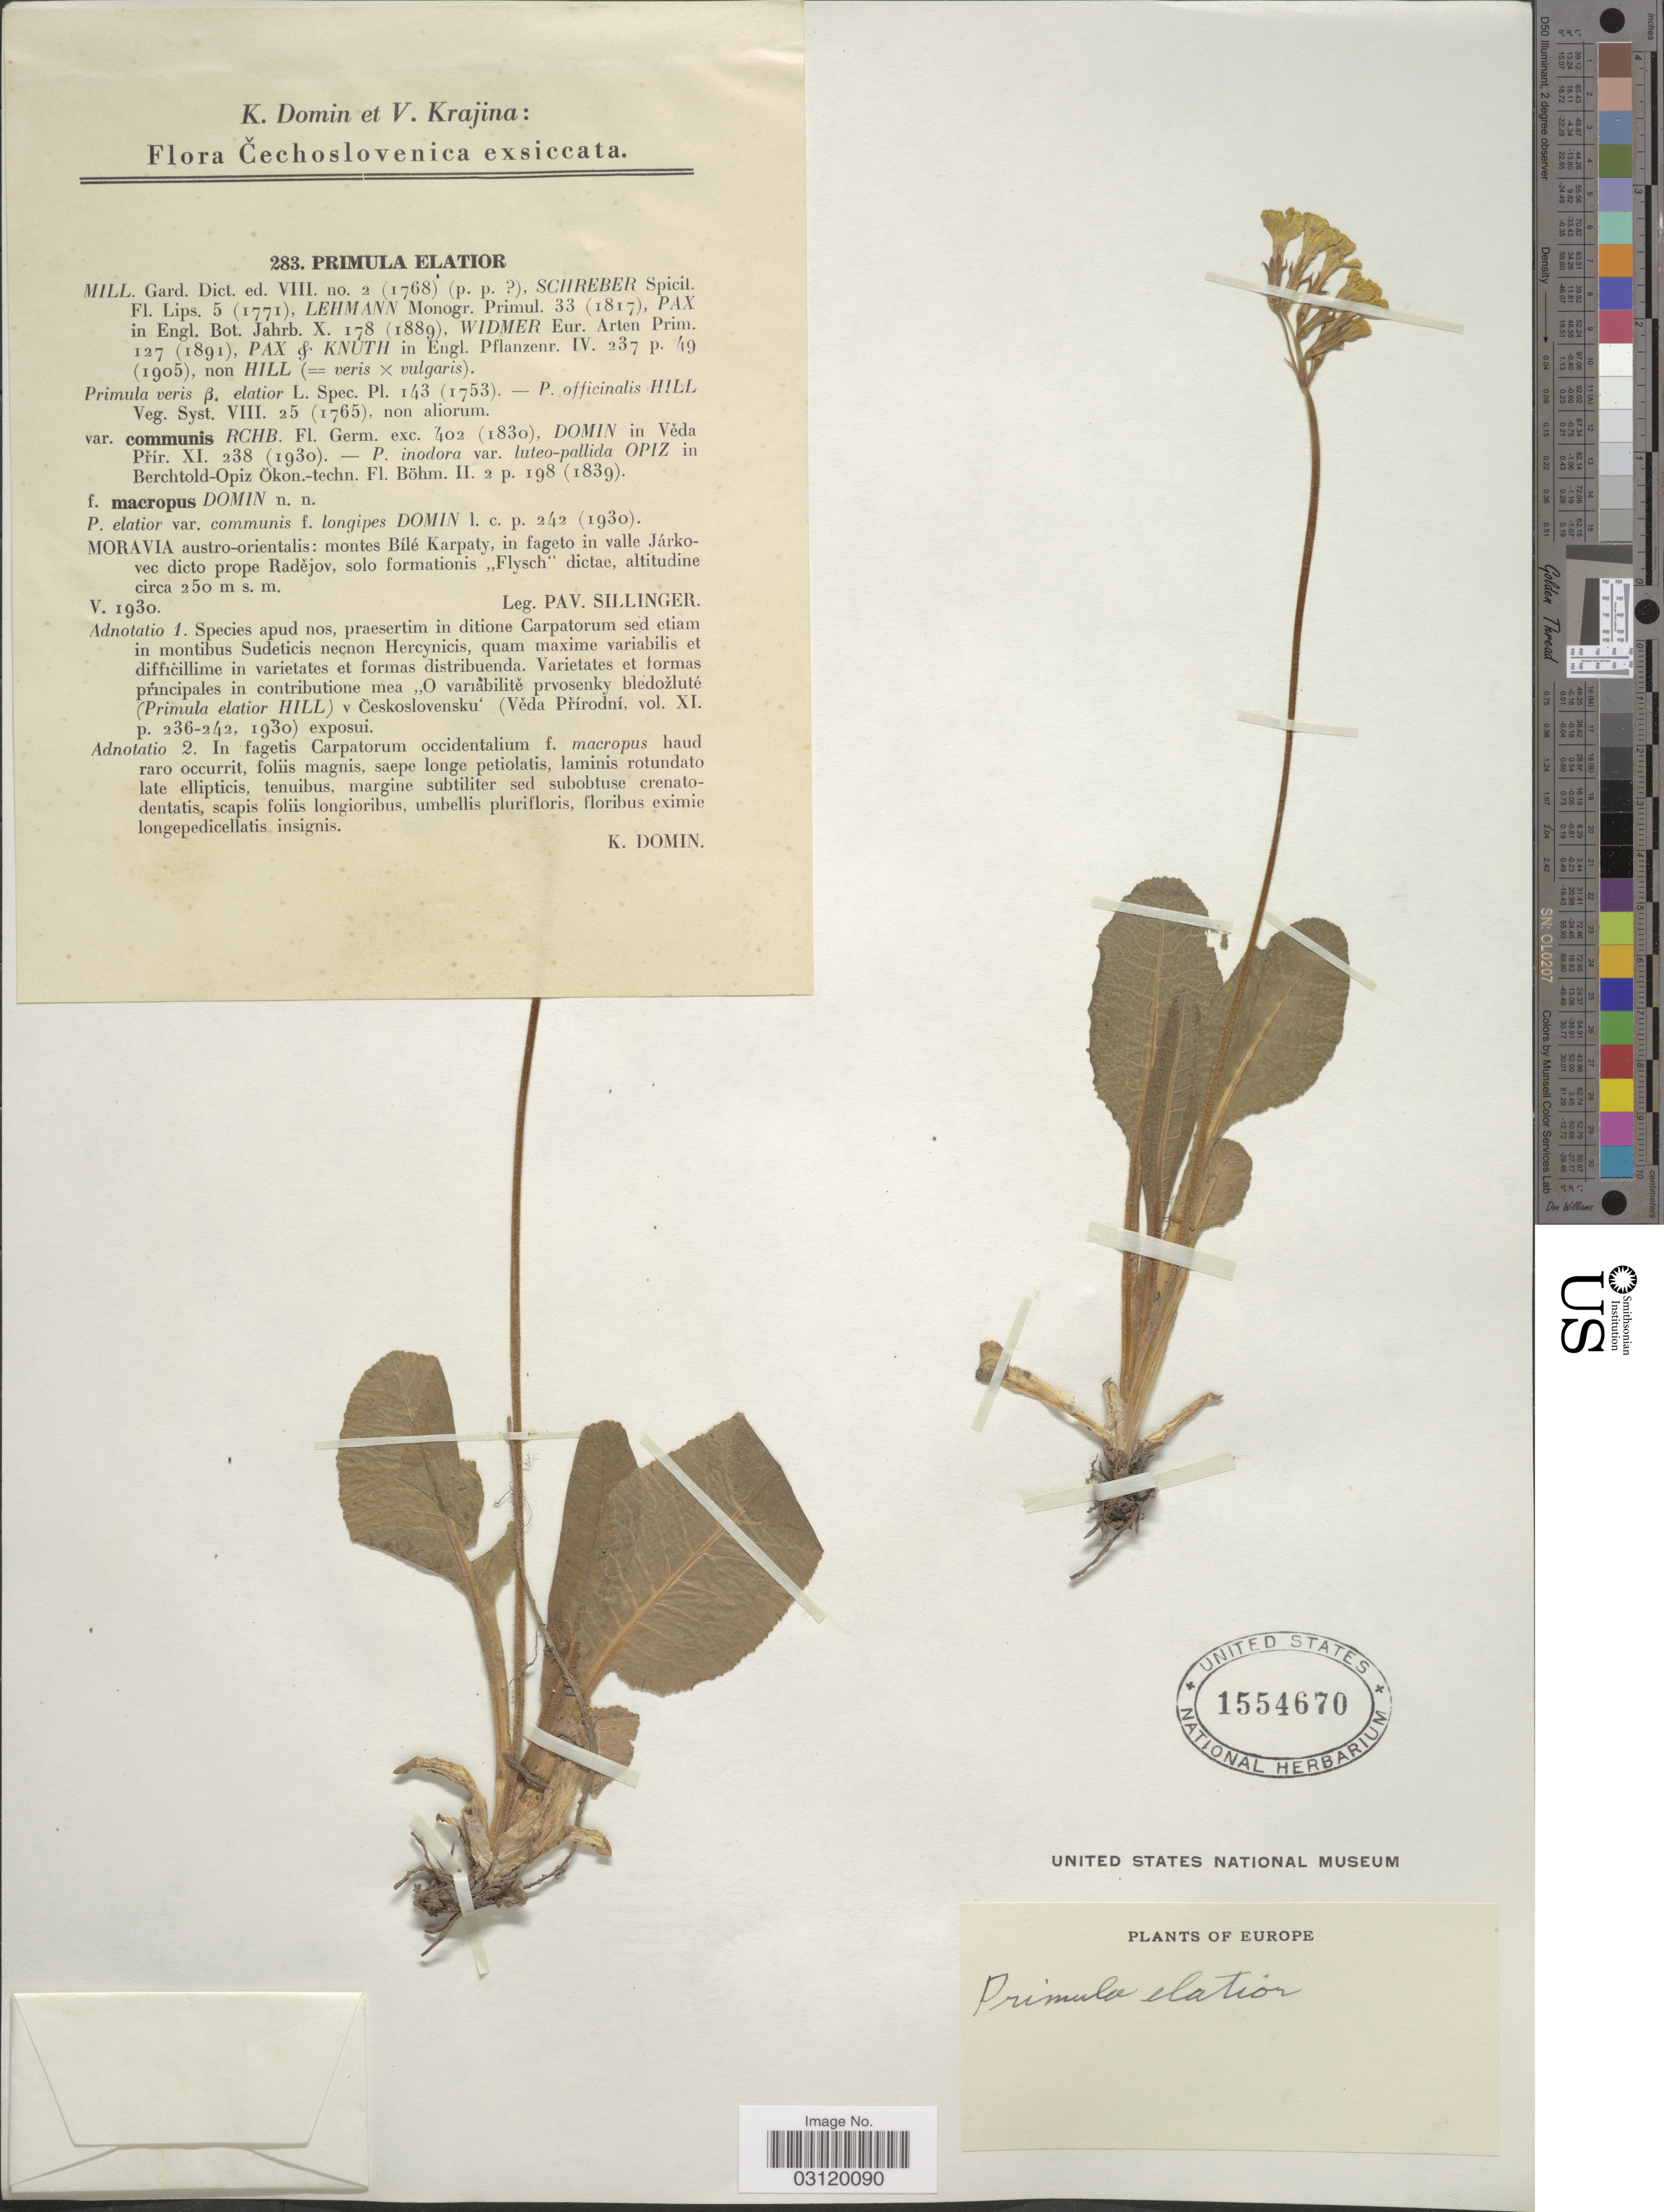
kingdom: Plantae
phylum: Tracheophyta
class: Magnoliopsida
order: Ericales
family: Primulaceae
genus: Primula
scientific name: Primula elatior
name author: (L.) Hill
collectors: P. Sillinger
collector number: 283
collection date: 1930-05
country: Czechia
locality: Cechoslovenica [unsure placement] Moravia austro-orientalis: montes Bílé Karpaty, in fageto in valle Járkovec dicto prope Radejov.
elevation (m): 250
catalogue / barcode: US 1554670